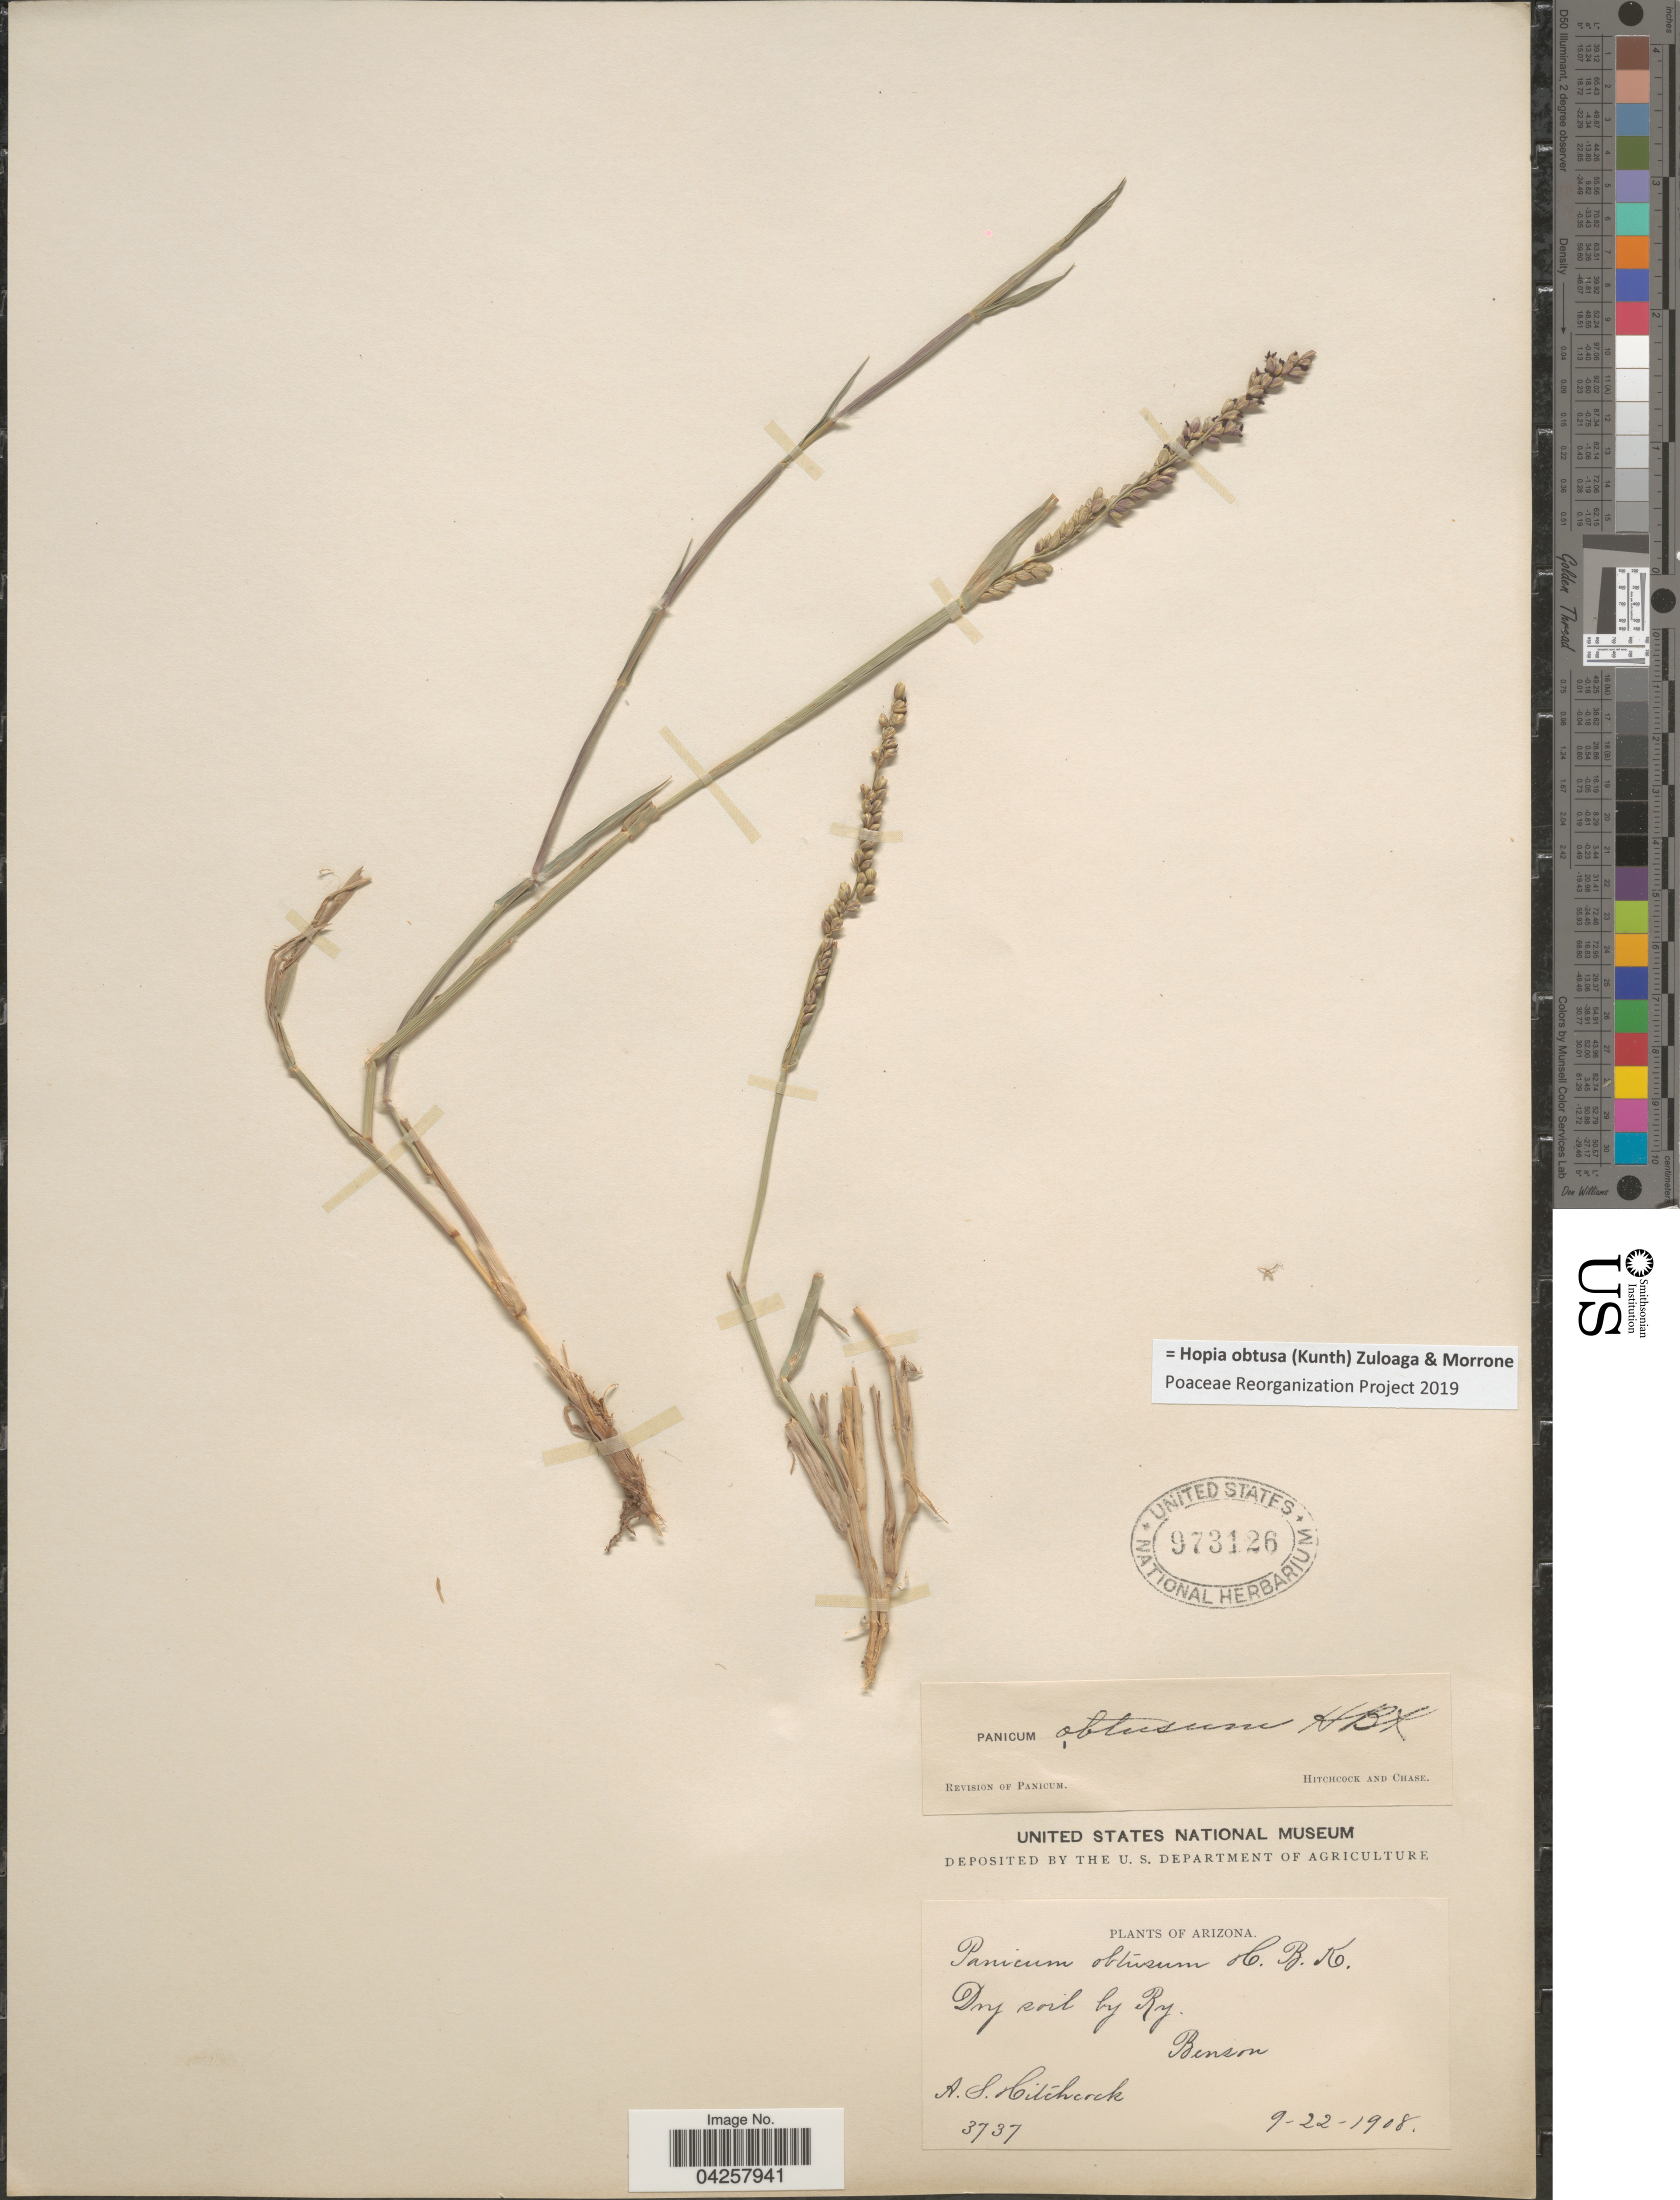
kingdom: Plantae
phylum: Tracheophyta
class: Liliopsida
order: Poales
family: Poaceae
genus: Hopia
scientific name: Hopia obtusa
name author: (Kunth) Zuloaga & Morrone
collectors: A. S. Hitchcock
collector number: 3737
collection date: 1908-09-22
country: United States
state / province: Arizona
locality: Dry soil by Ry. Benson.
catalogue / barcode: US 973126